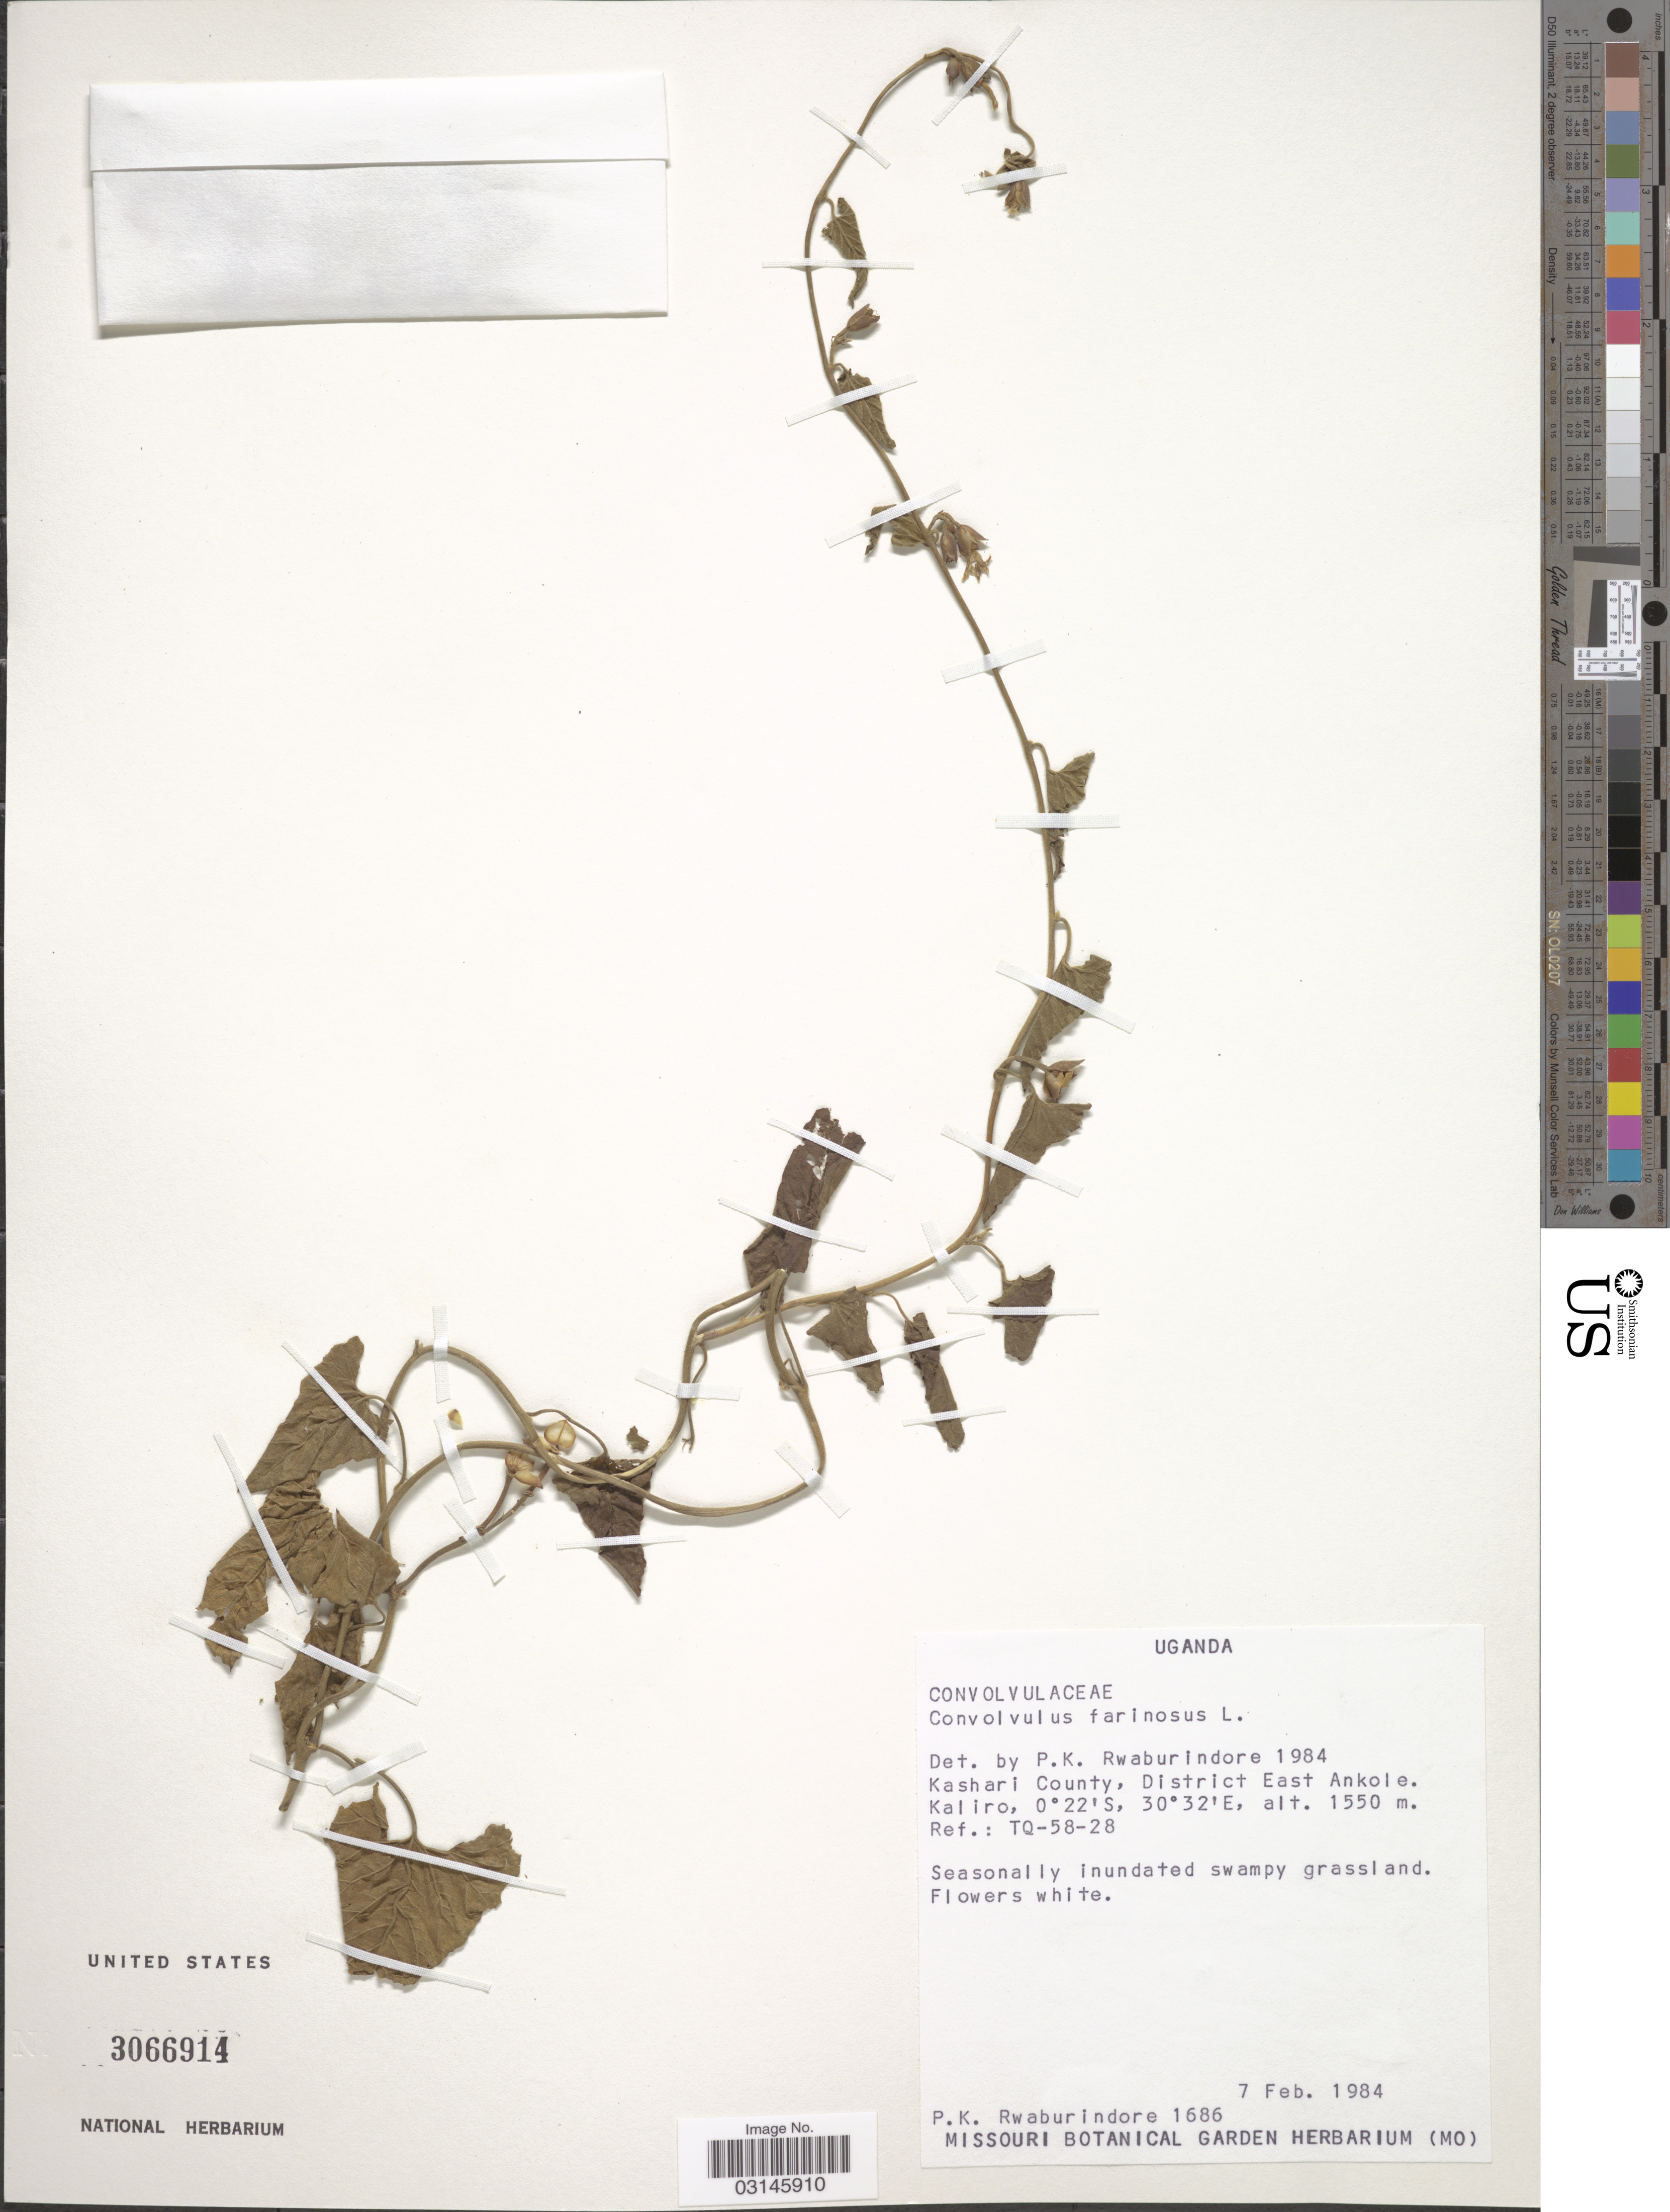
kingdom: Plantae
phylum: Tracheophyta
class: Magnoliopsida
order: Solanales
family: Convolvulaceae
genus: Convolvulus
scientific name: Convolvulus farinosus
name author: L.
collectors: P. Rwaburindore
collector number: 1686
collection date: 1984-02-07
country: Uganda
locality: Kashari County, District East Ankole. Kaliro, Ref.: TQ-58-28.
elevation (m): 1550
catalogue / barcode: US 3066914